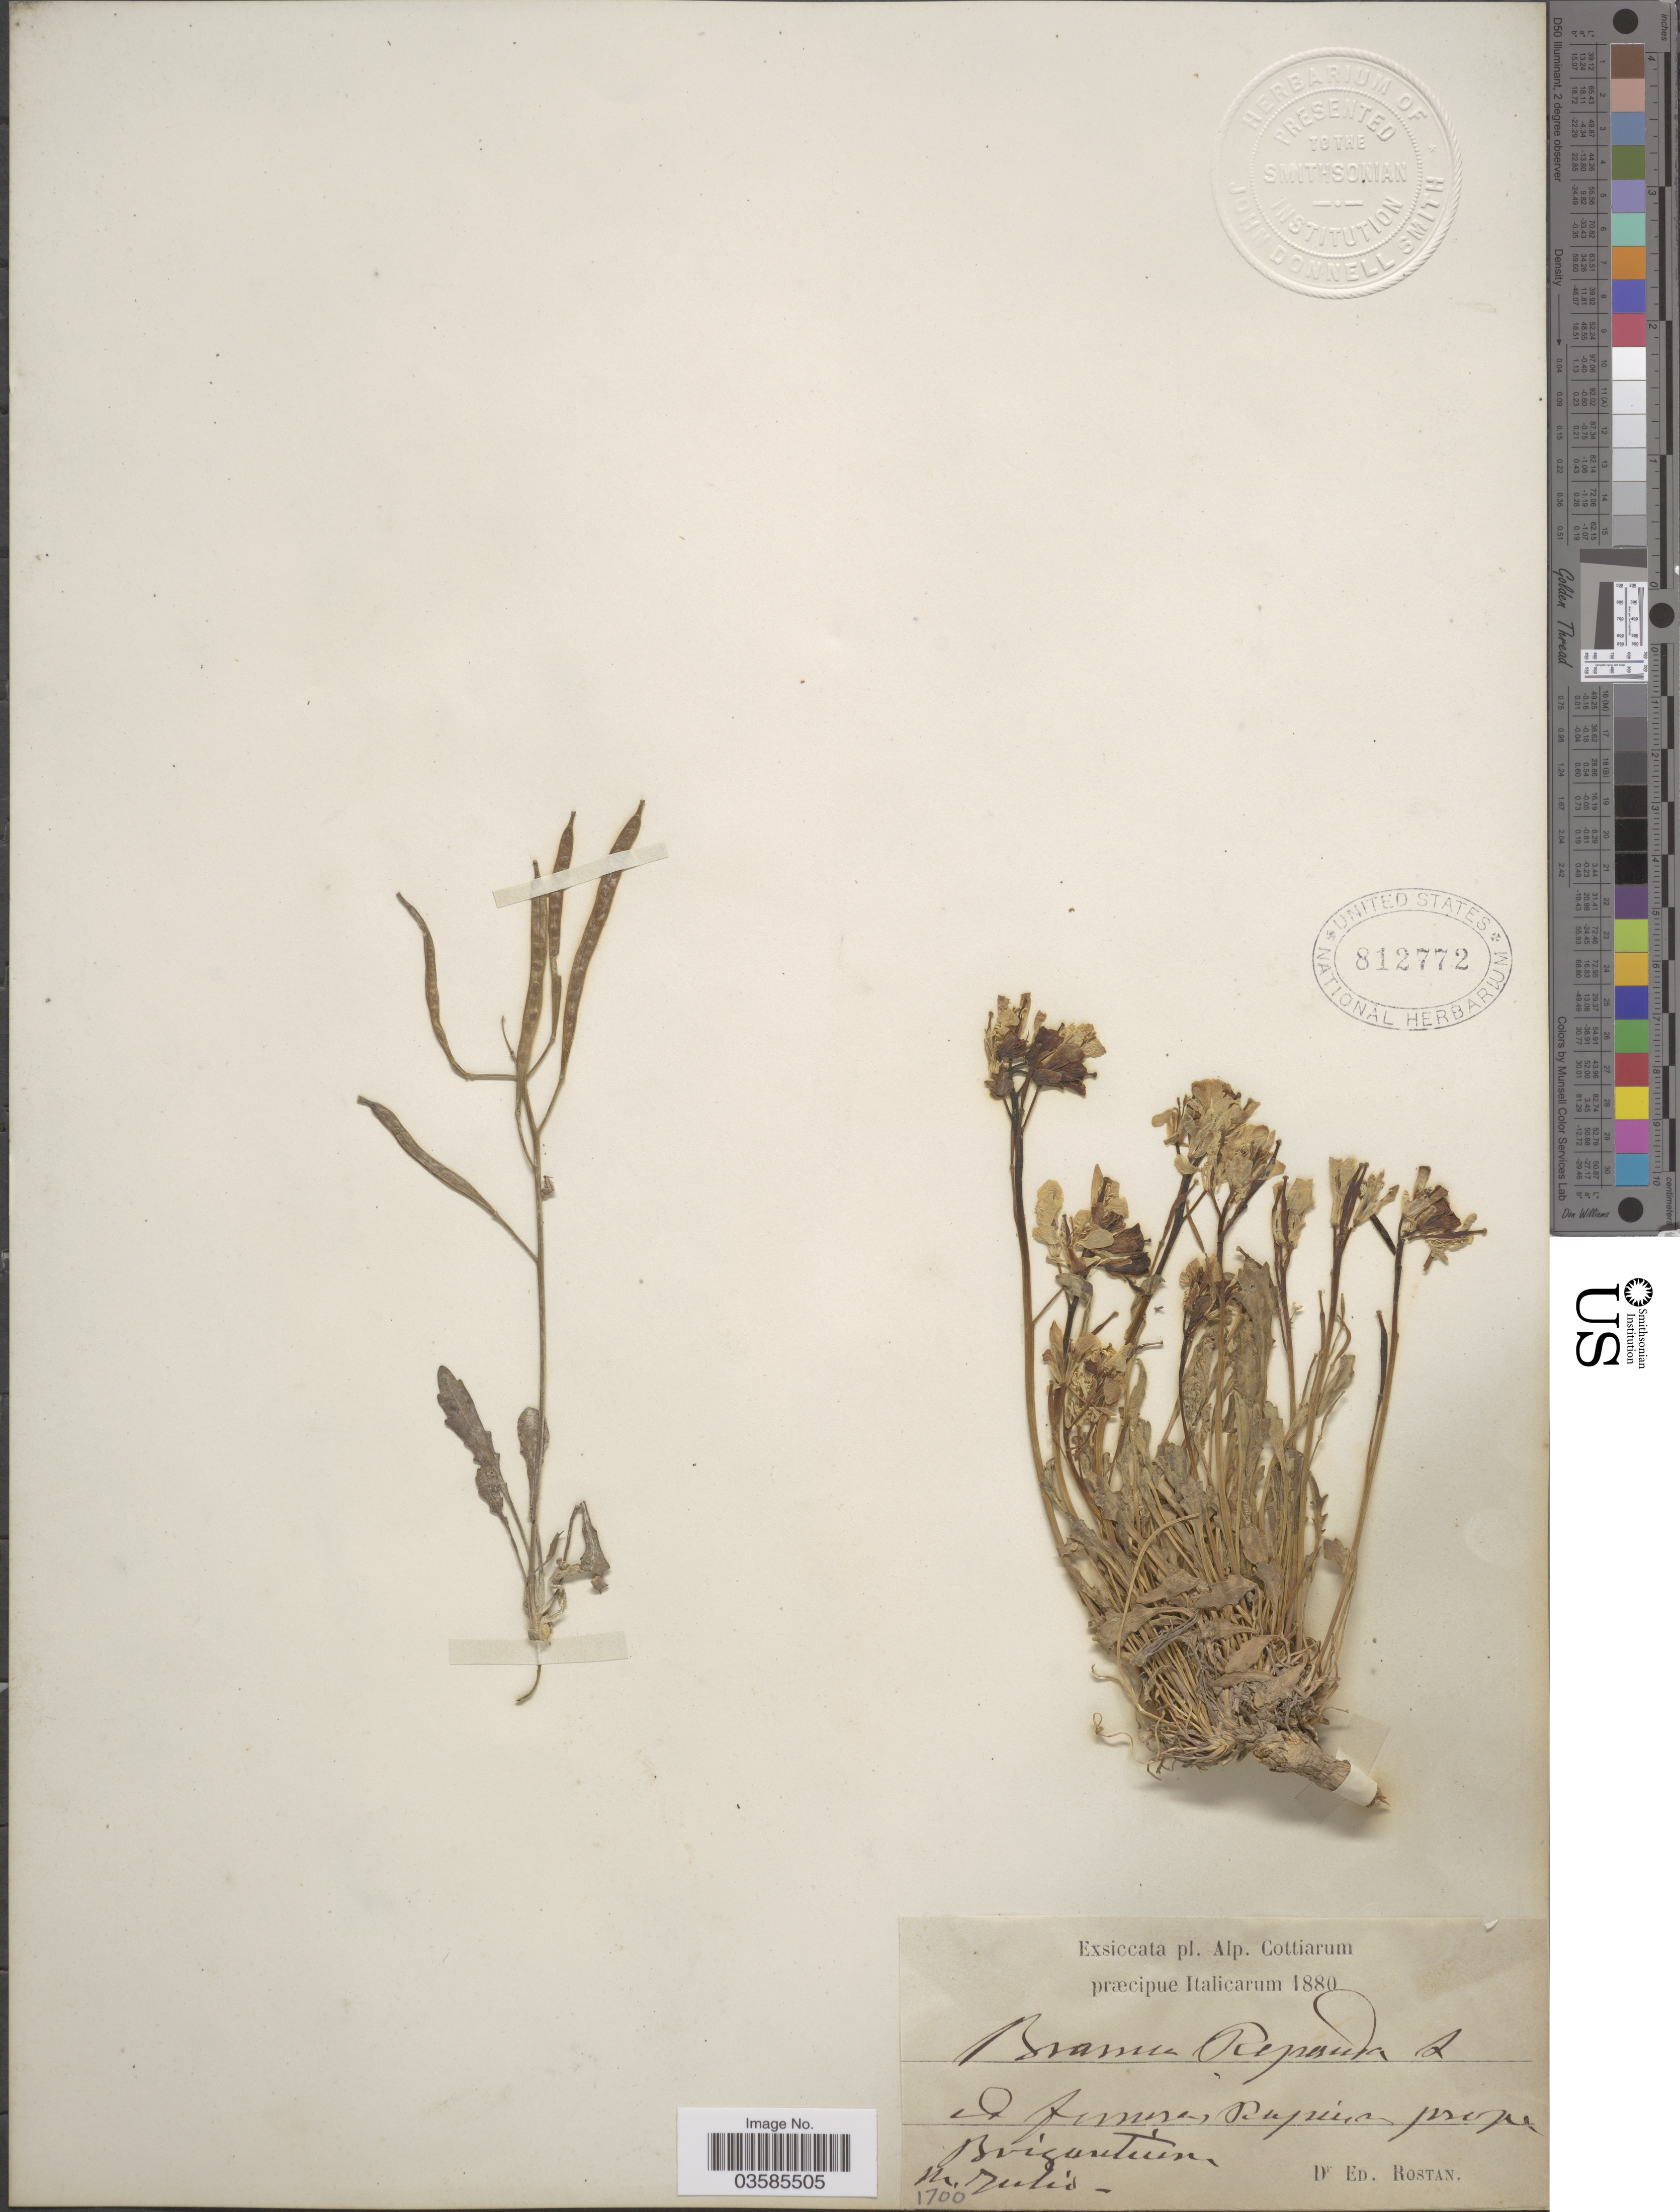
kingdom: Plantae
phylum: Tracheophyta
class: Magnoliopsida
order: Brassicales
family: Brassicaceae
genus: Brassica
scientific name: Brassica repanda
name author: (Willd.) DC.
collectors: E. Rostan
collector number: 1700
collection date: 1880-07-14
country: Italy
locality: Alp. Cottiarum præcipue Italicarum. O funuse, Rupuin porque Brisautum. [interpreted]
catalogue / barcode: US 812772